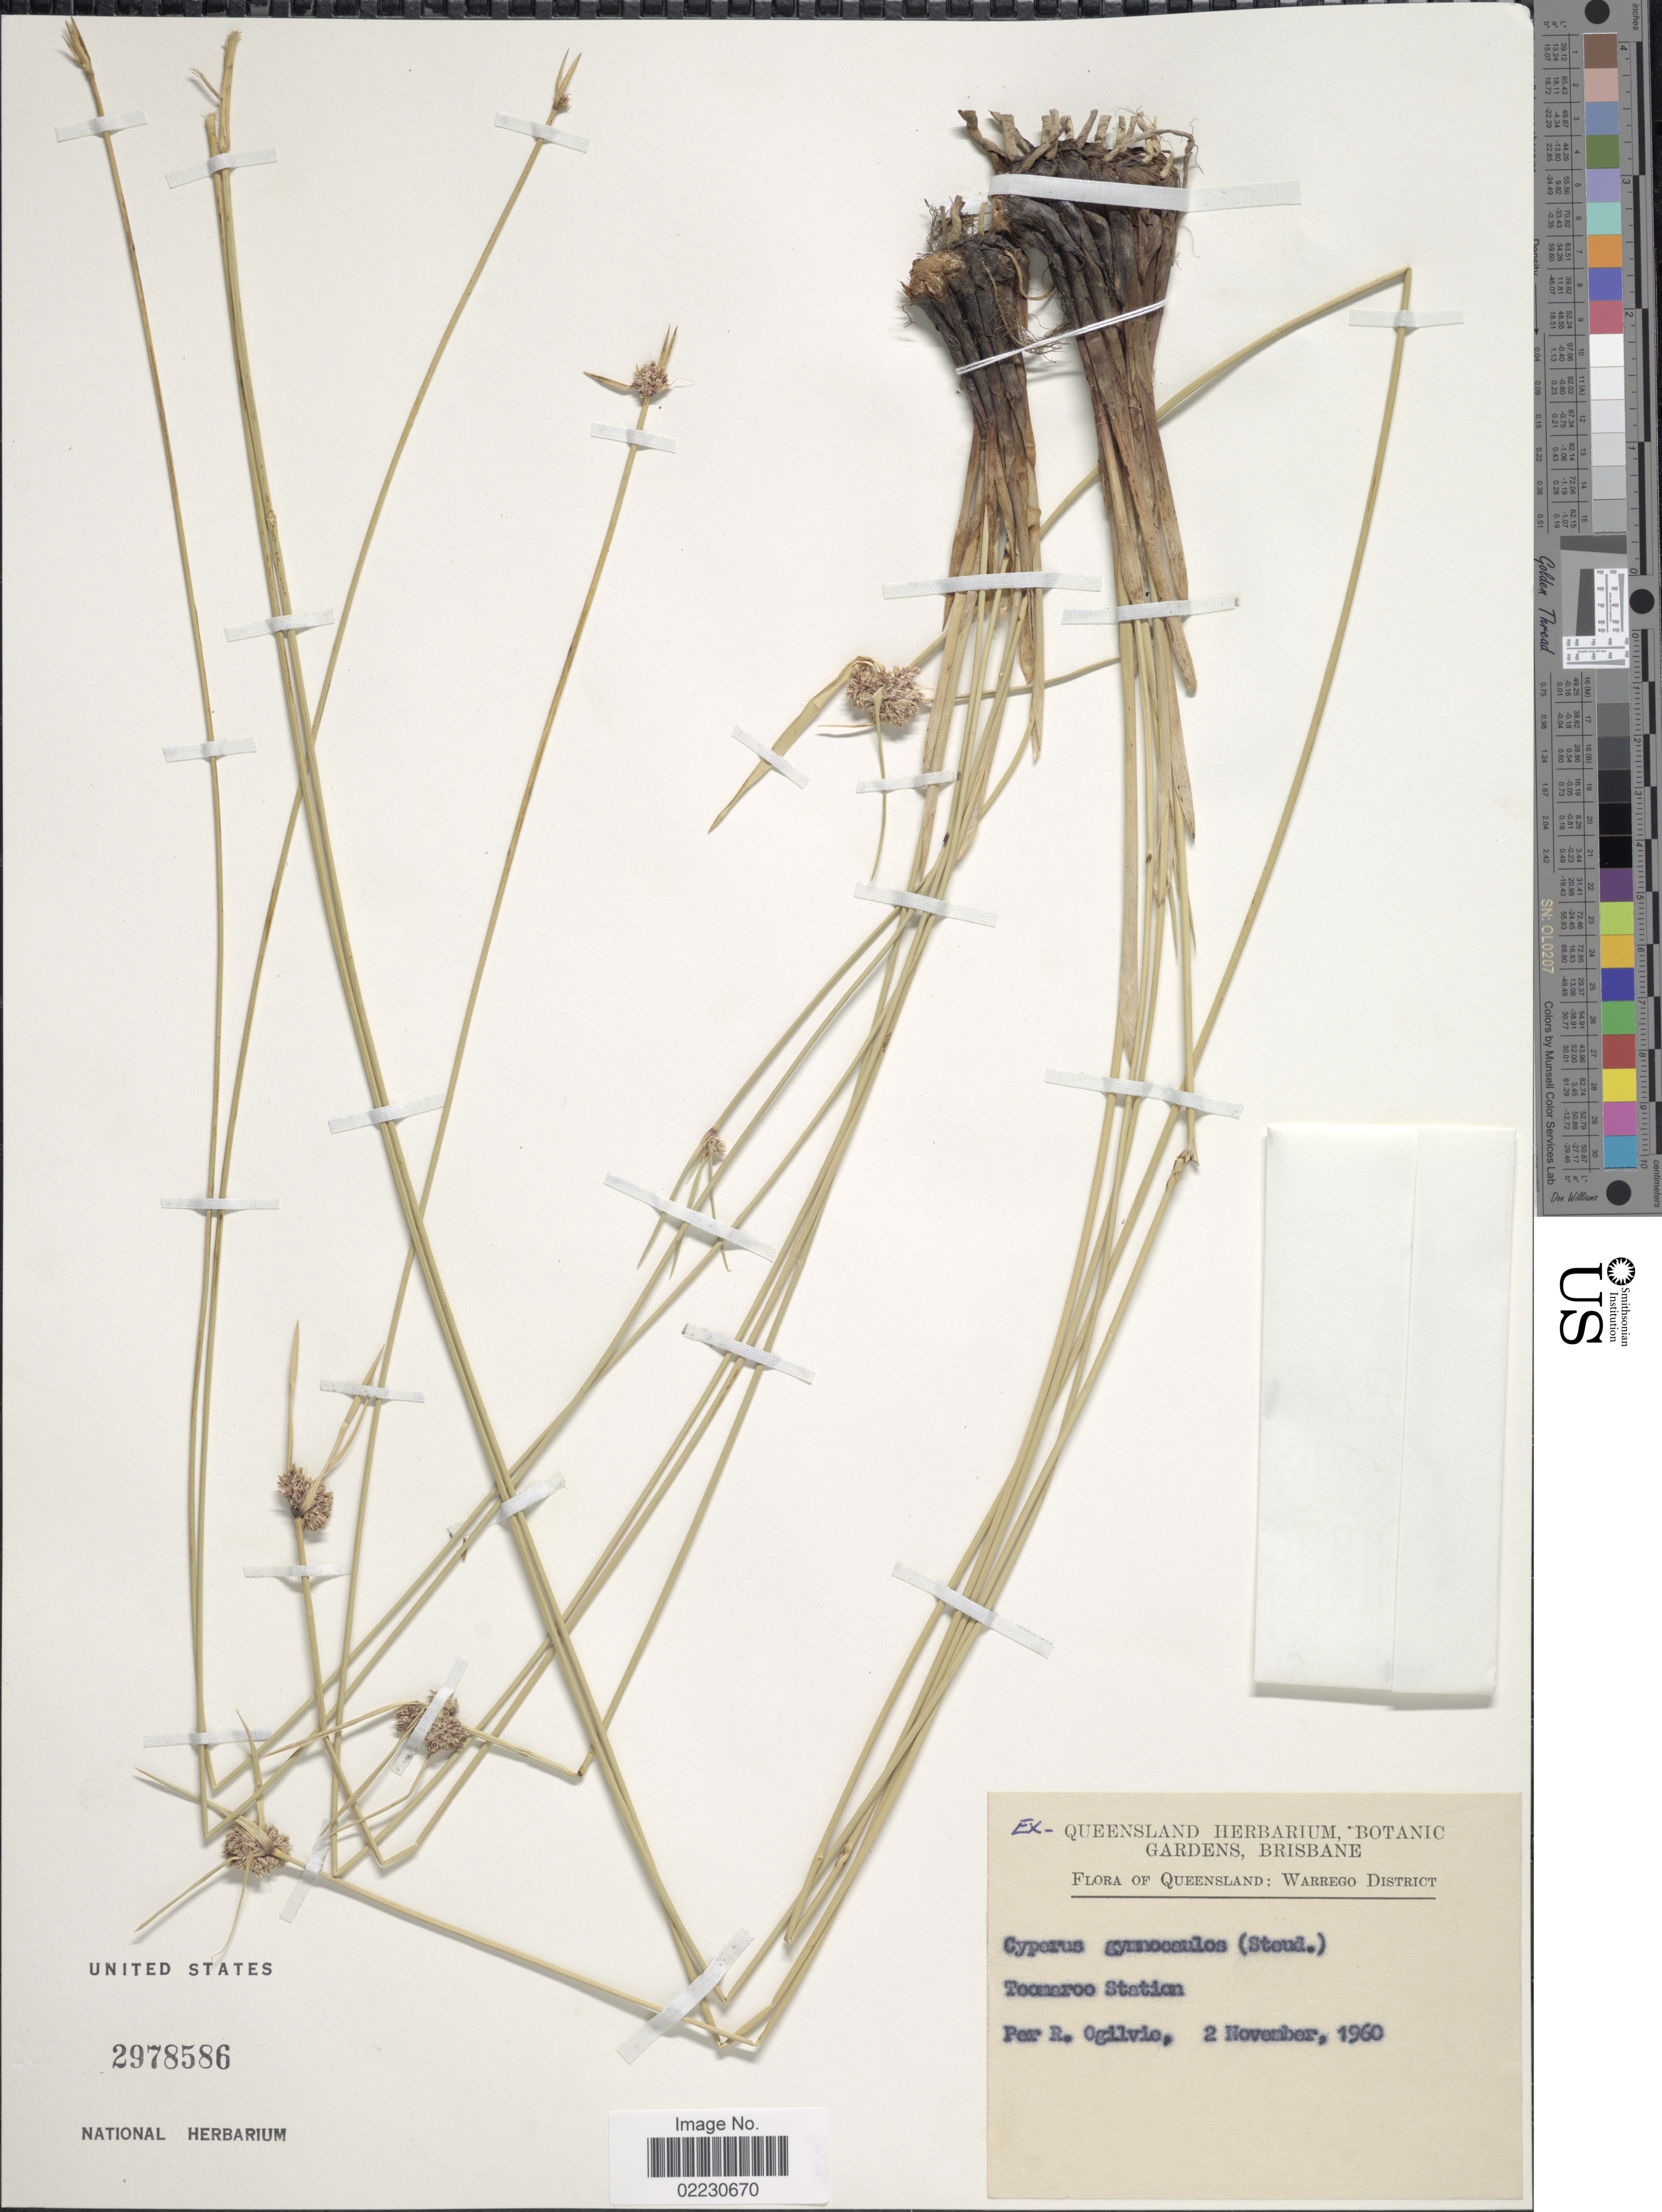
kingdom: Plantae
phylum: Tracheophyta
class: Liliopsida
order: Poales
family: Cyperaceae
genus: Cyperus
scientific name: Cyperus gymnocaulos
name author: Steud.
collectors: R. Ogilvie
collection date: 1960-11-02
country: Australia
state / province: Queensland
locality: Warrego District. Toomaroo Station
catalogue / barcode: US 2978586